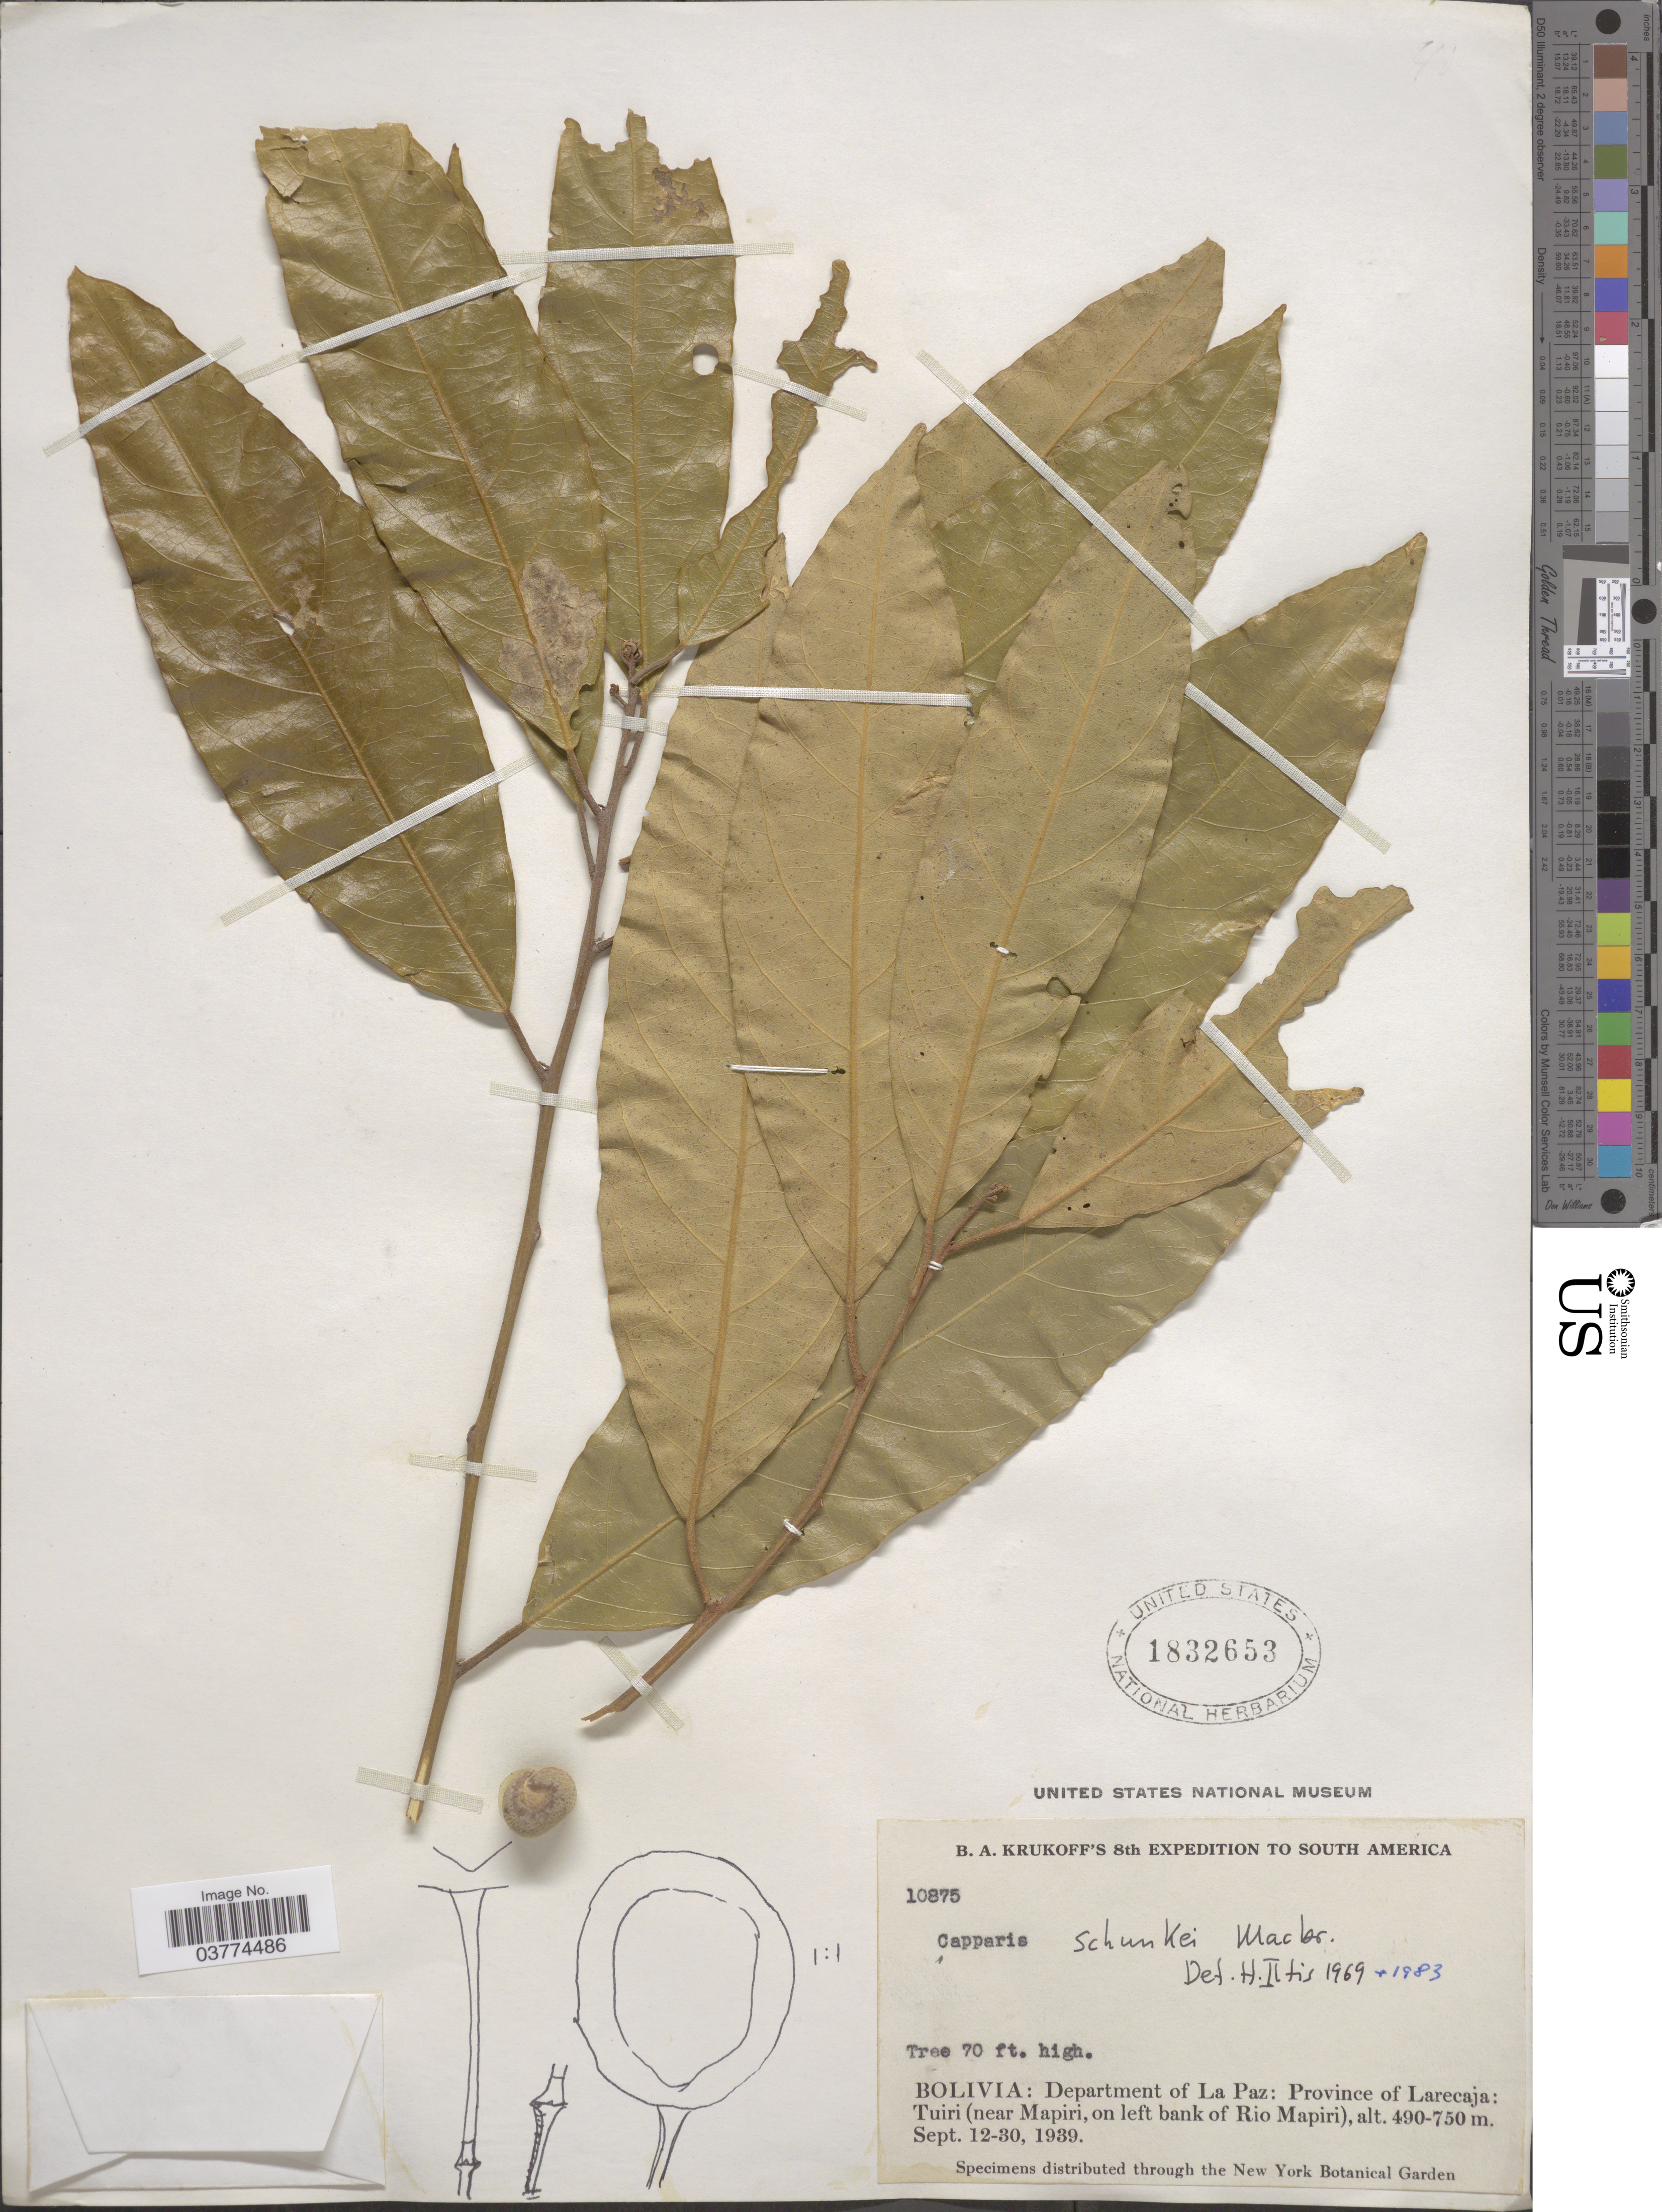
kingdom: Plantae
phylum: Tracheophyta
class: Magnoliopsida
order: Brassicales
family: Capparaceae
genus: Preslianthus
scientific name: Preslianthus pittieri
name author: (Standl.) Cornejo & Iltis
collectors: B. A. Krukoff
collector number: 10875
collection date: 1939-09-12/1939-09-30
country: Bolivia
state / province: La Paz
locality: Department of La Paz: Province of Larecaja: Tuiri (near Mapiri, on left bank of Rio Mapiri).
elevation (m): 490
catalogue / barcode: US 1832653